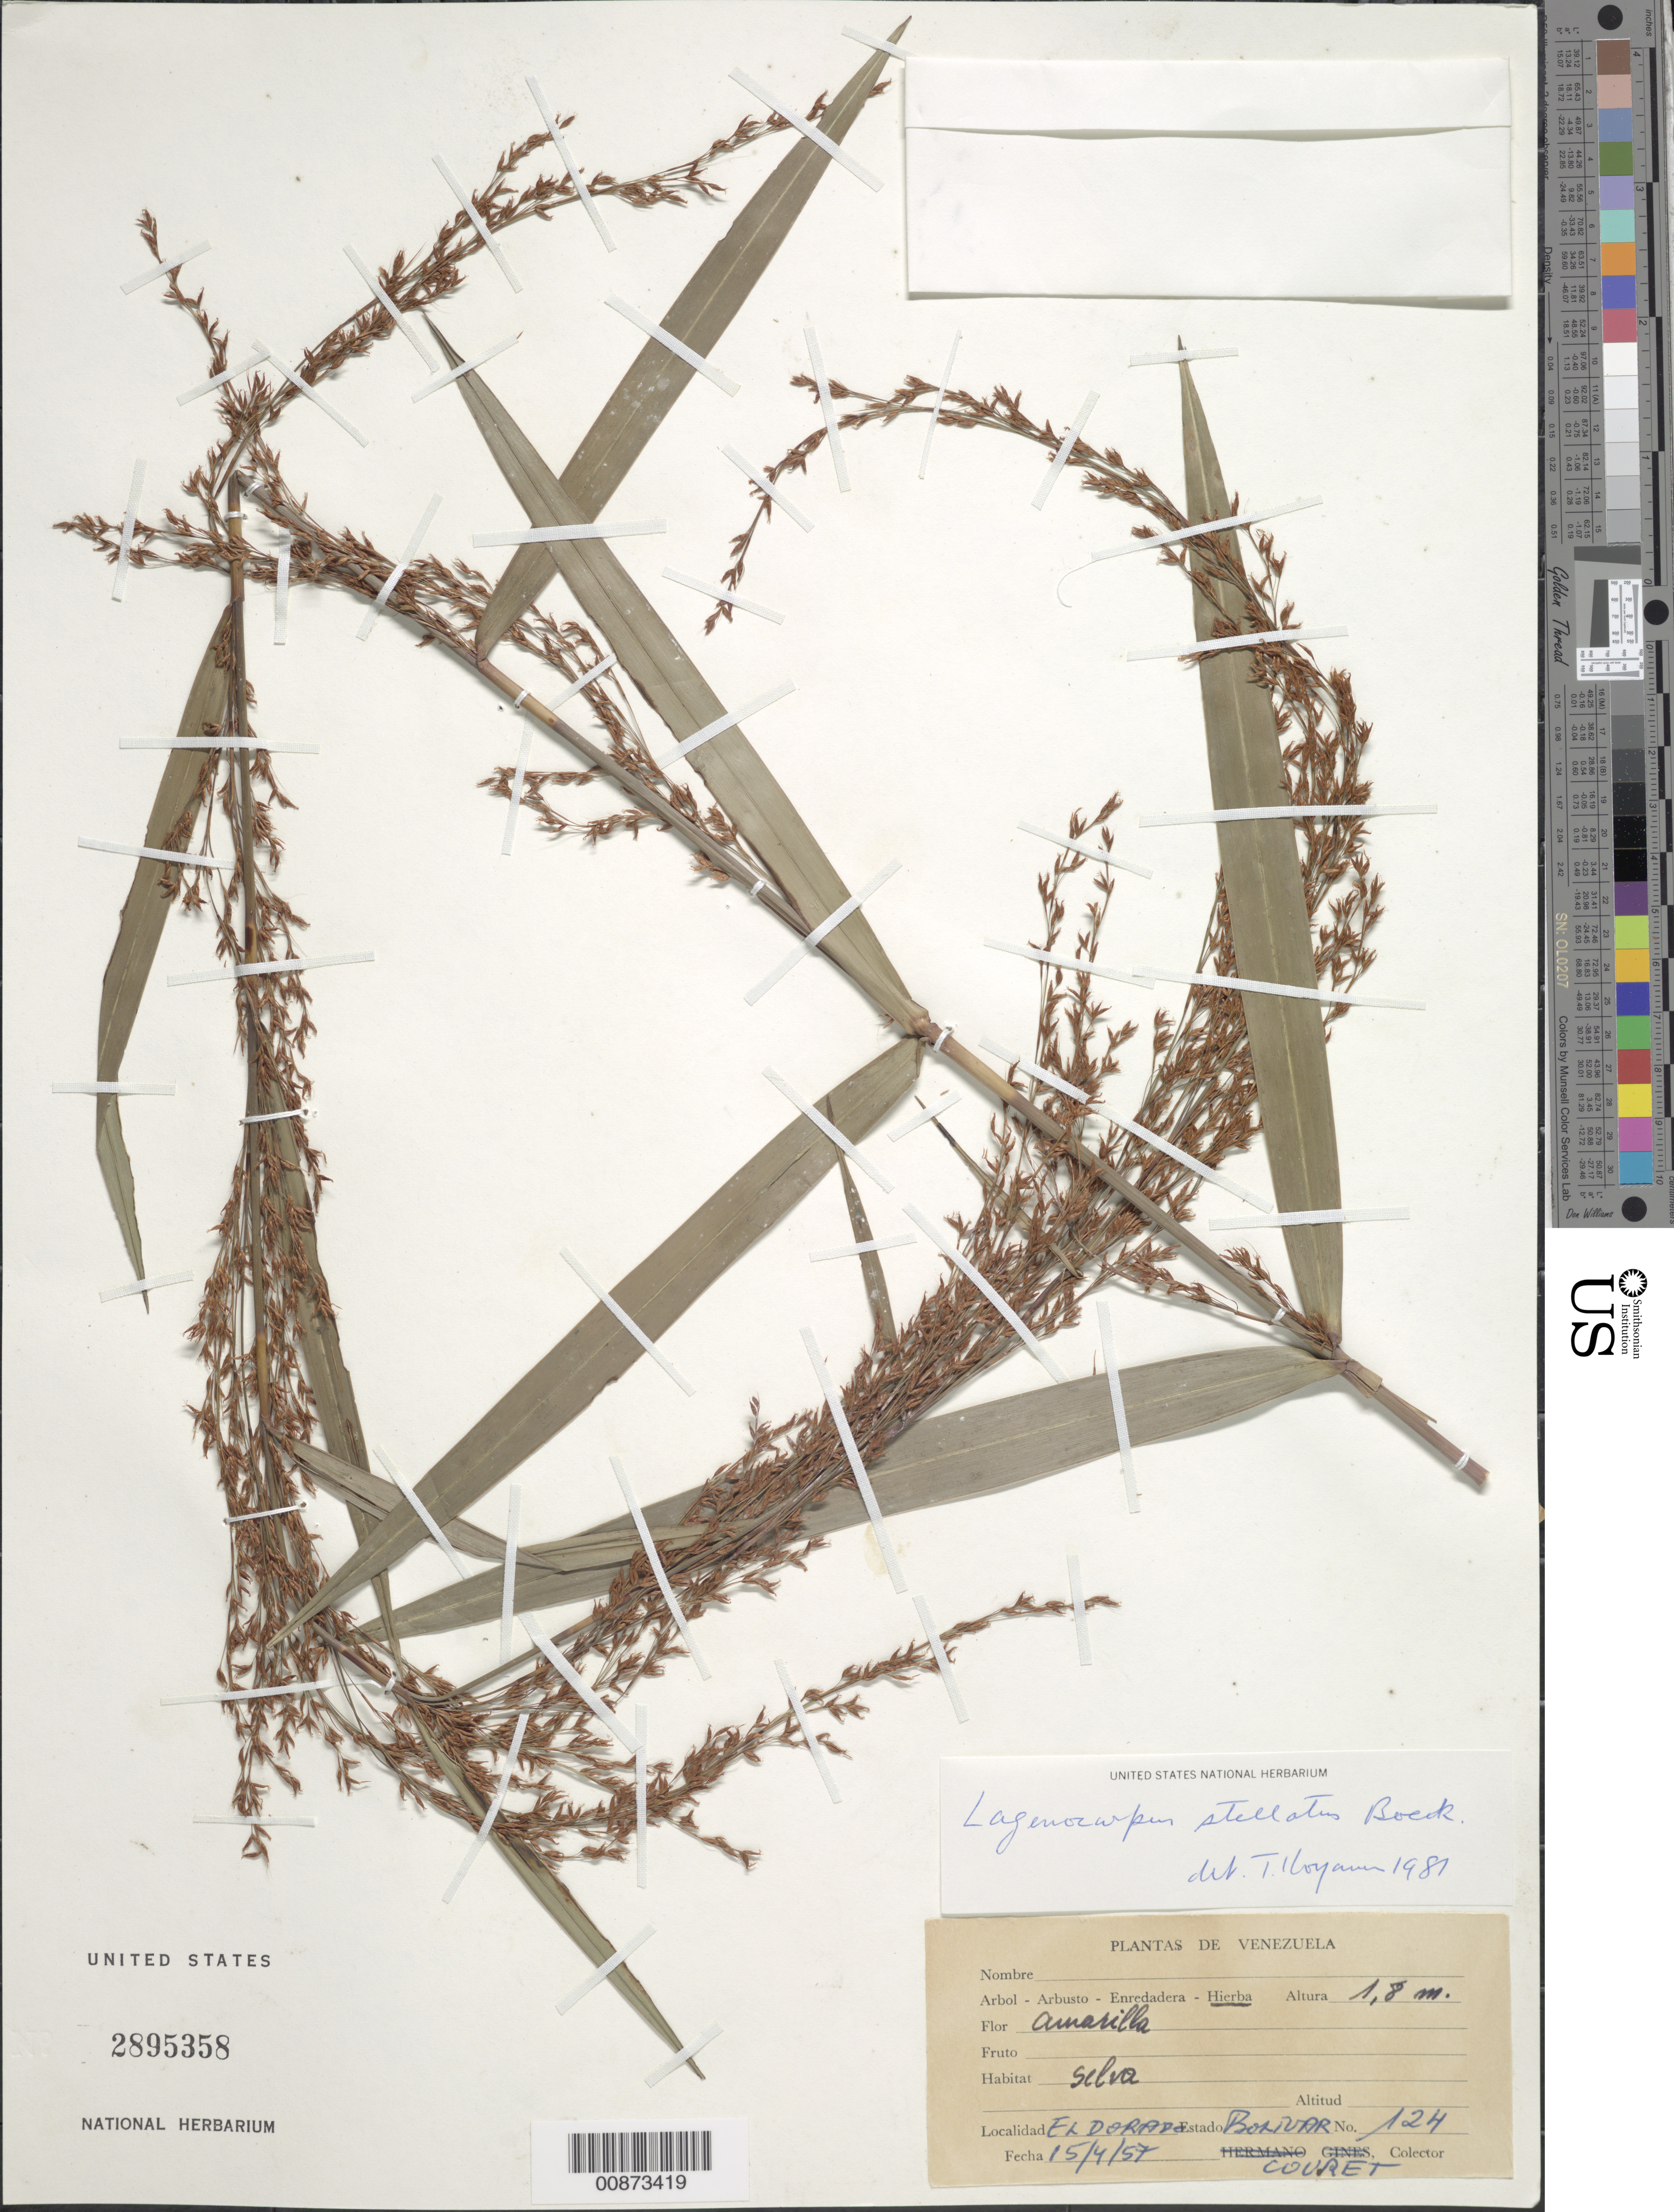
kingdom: Plantae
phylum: Tracheophyta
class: Liliopsida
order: Poales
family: Cyperaceae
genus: Didymiandrum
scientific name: Didymiandrum stellatum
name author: (Boeckeler) Gilly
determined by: Strong, Mark T., (BOT), Smithsonian Institution - National Museum of Natural History (UNITED STATES)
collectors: -. Couret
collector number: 124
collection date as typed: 15-Apr-57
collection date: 1957-04-15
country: Venezuela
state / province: Bolívar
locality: El Dorado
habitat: Selva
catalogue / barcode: US 2895358